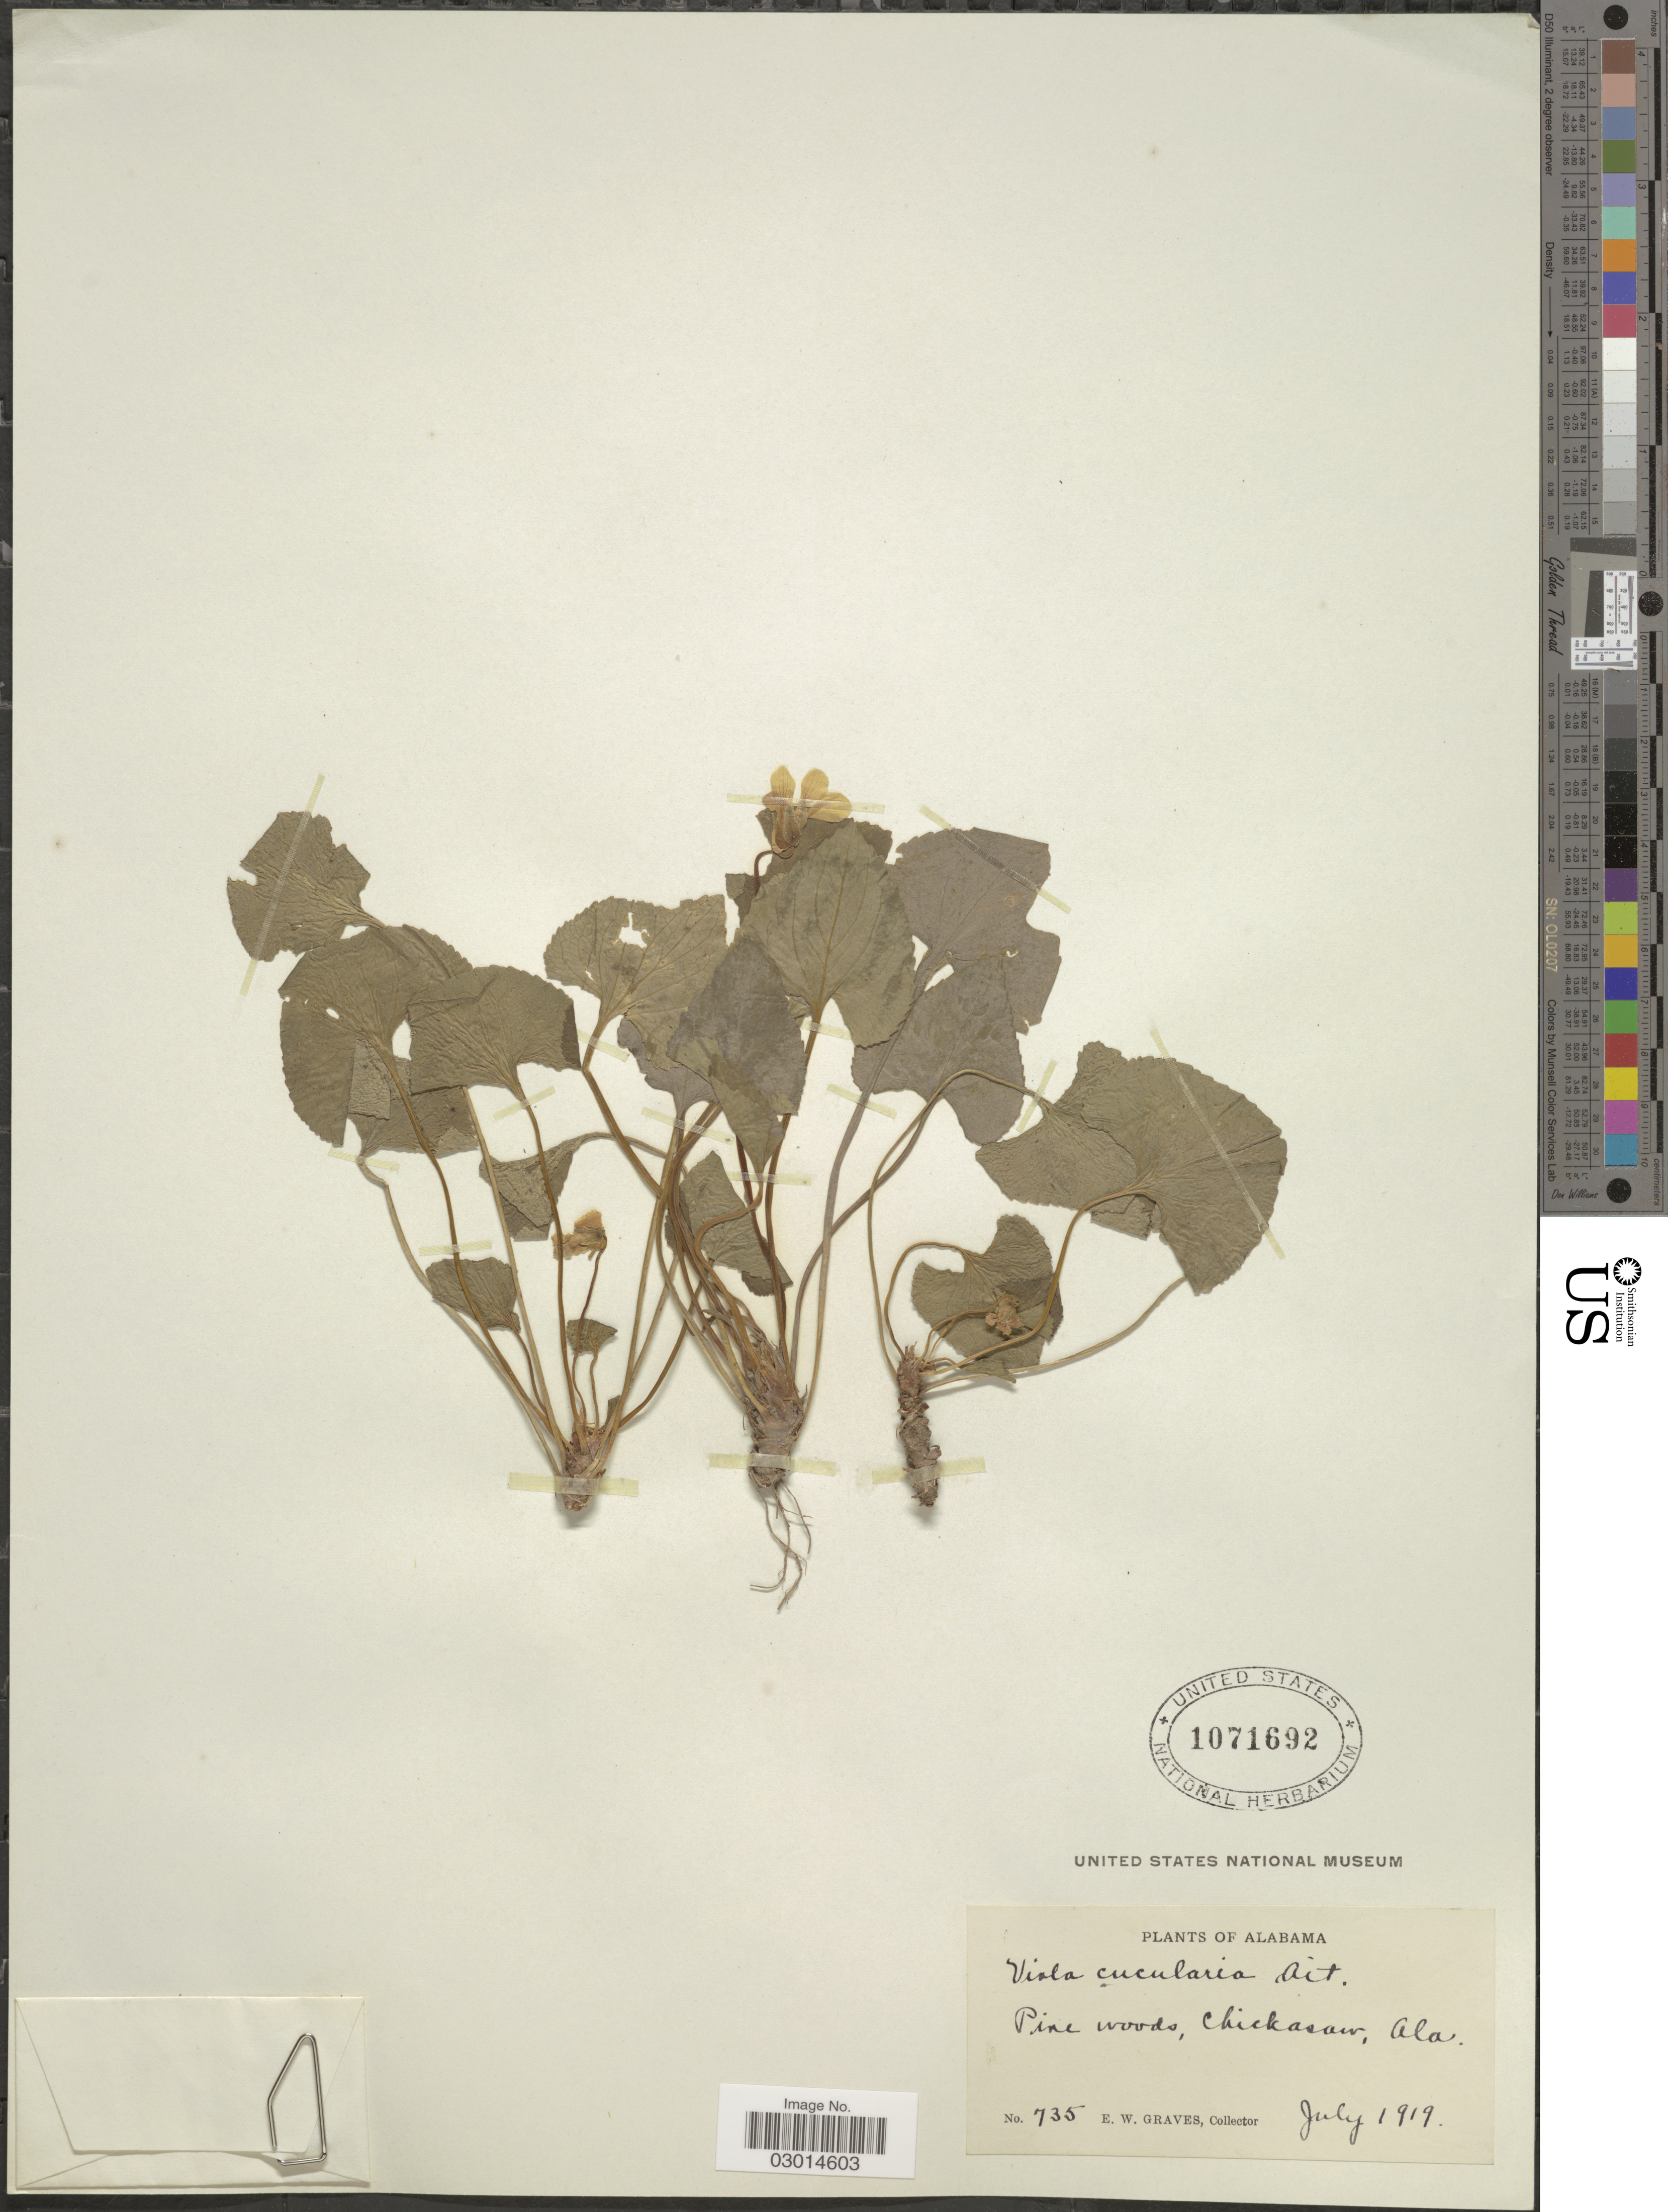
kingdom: Plantae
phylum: Tracheophyta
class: Magnoliopsida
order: Malpighiales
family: Violaceae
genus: Viola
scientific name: Viola cucullata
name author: Aiton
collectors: E. Graves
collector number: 735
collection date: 1919-07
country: United States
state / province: Alabama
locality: Chickasaw.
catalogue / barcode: US 1071692